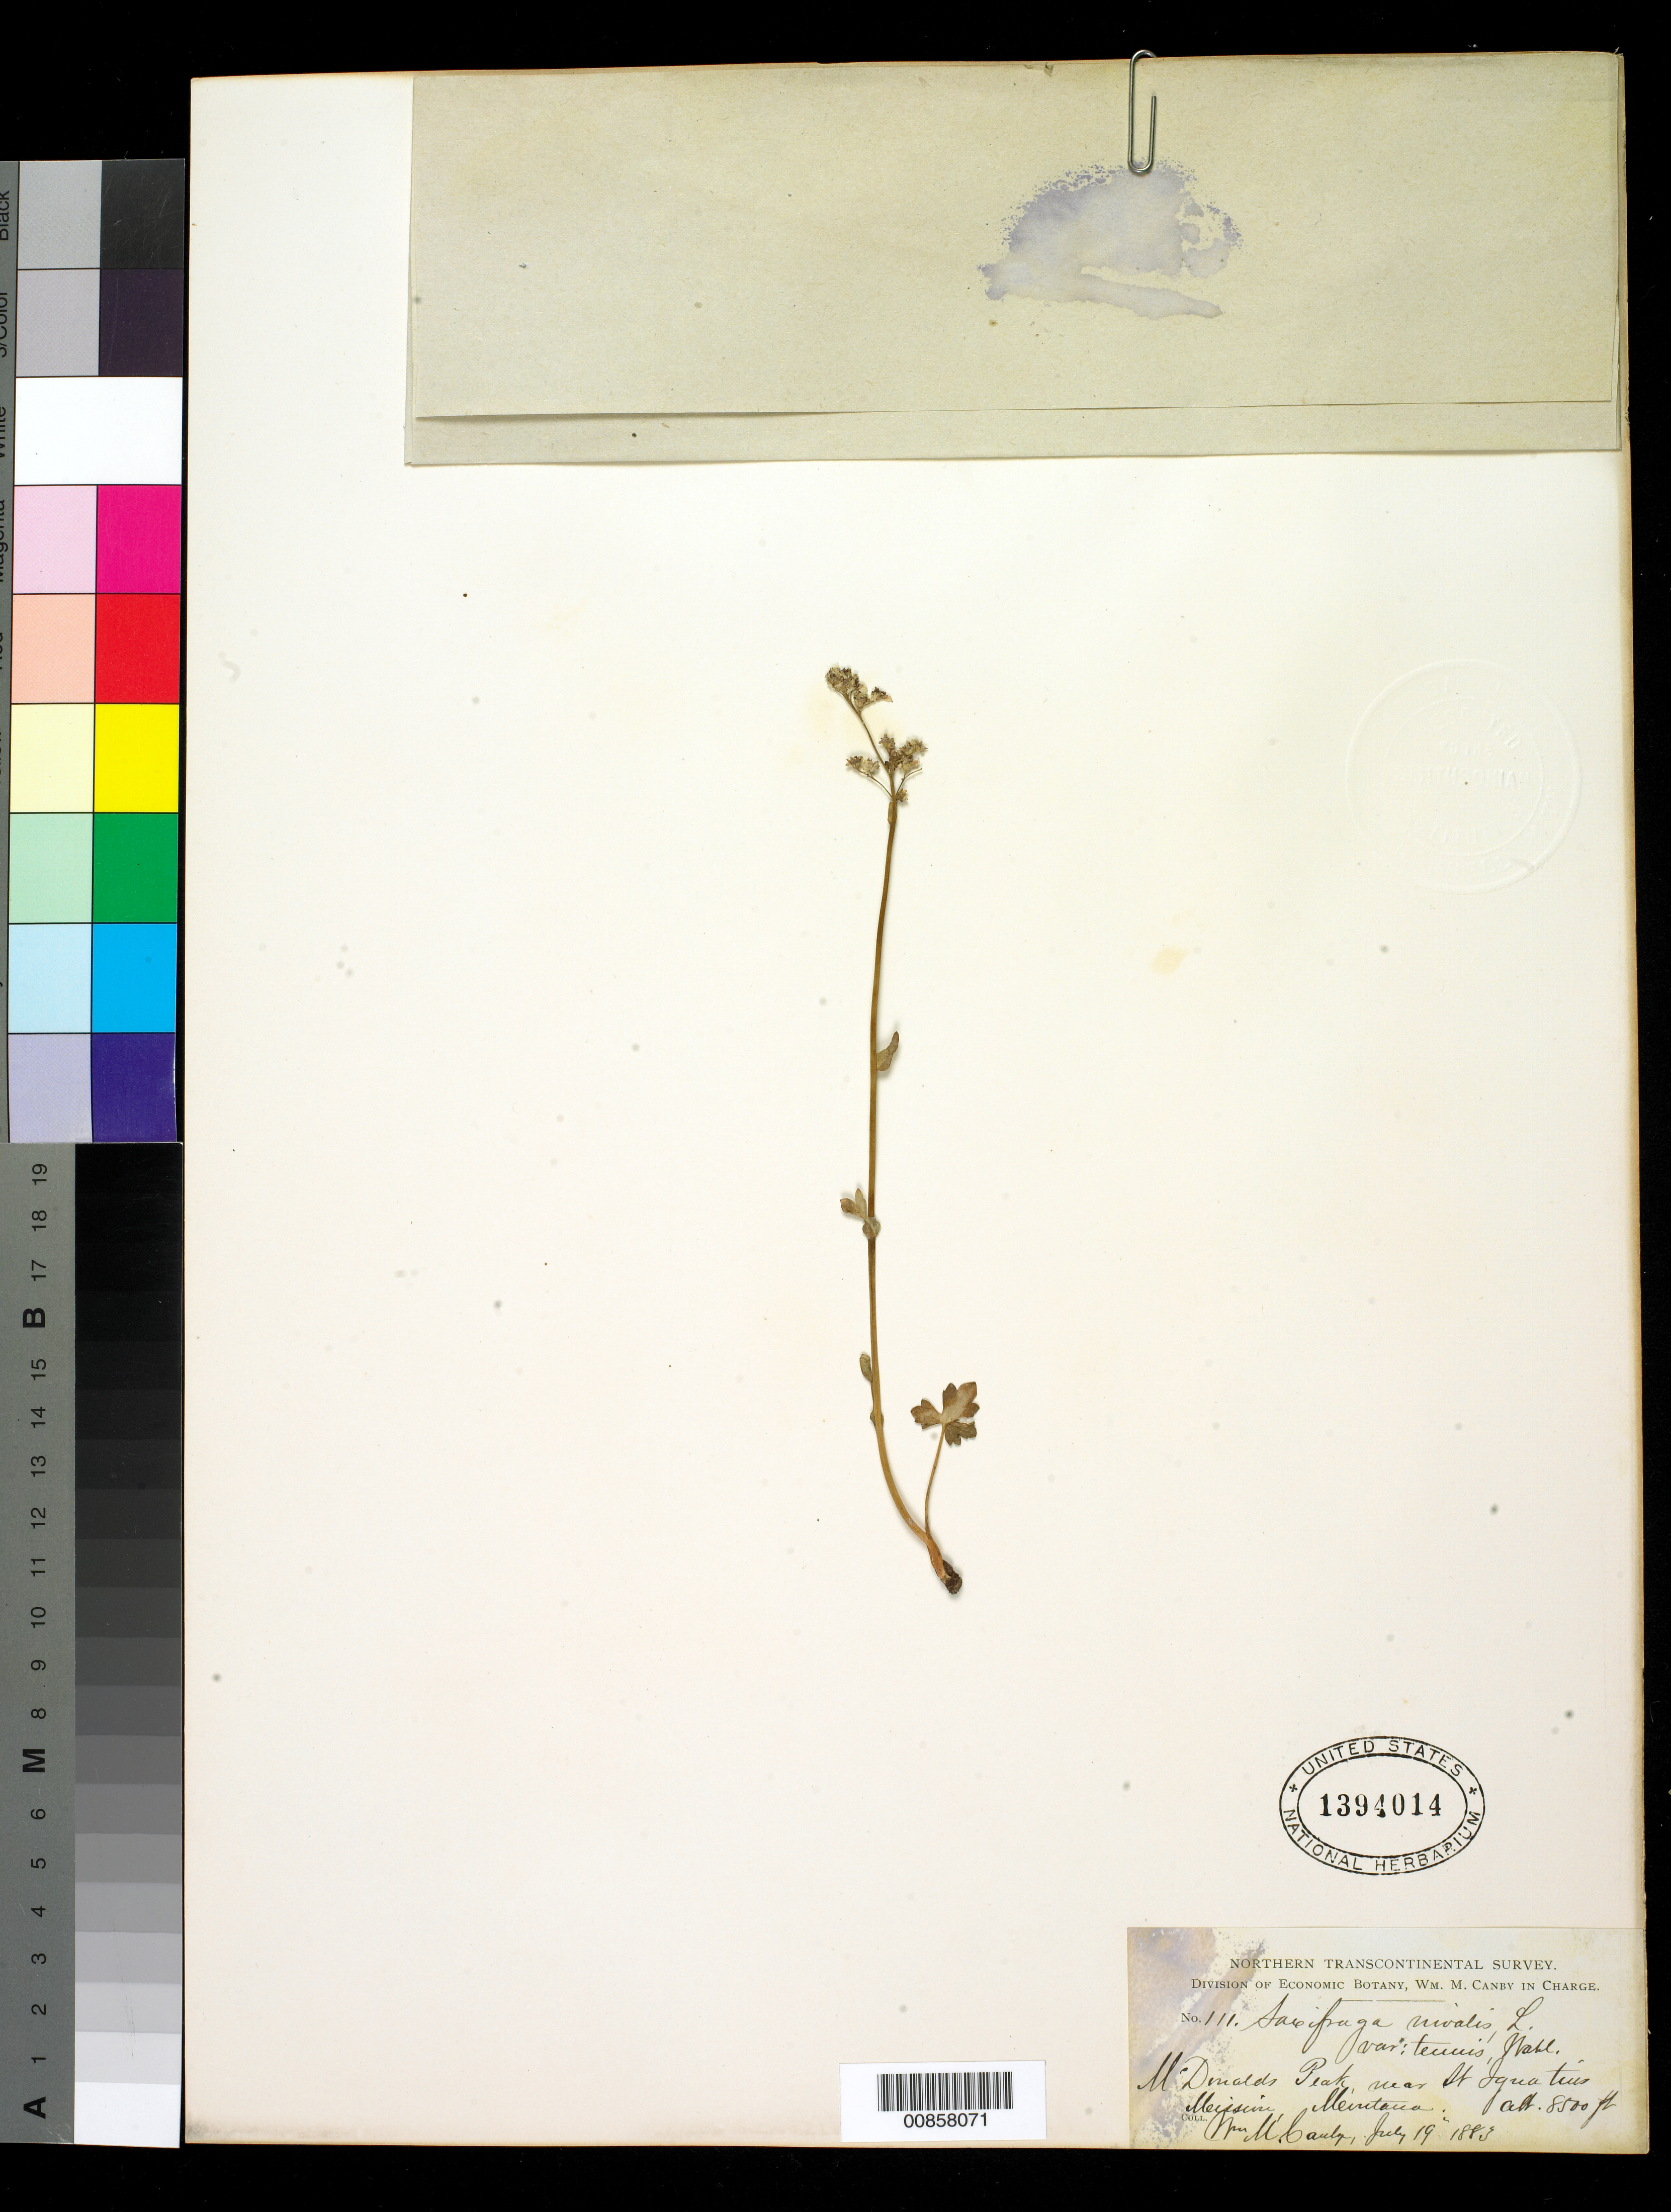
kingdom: Plantae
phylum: Tracheophyta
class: Magnoliopsida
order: Saxifragales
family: Saxifragaceae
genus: Saxifraga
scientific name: Saxifraga nivalis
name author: L.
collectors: W. M. Canby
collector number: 111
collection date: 1883-07-19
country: United States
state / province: Montana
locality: McDonald Peak near St. Ignatius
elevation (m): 2591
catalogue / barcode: US 1394014